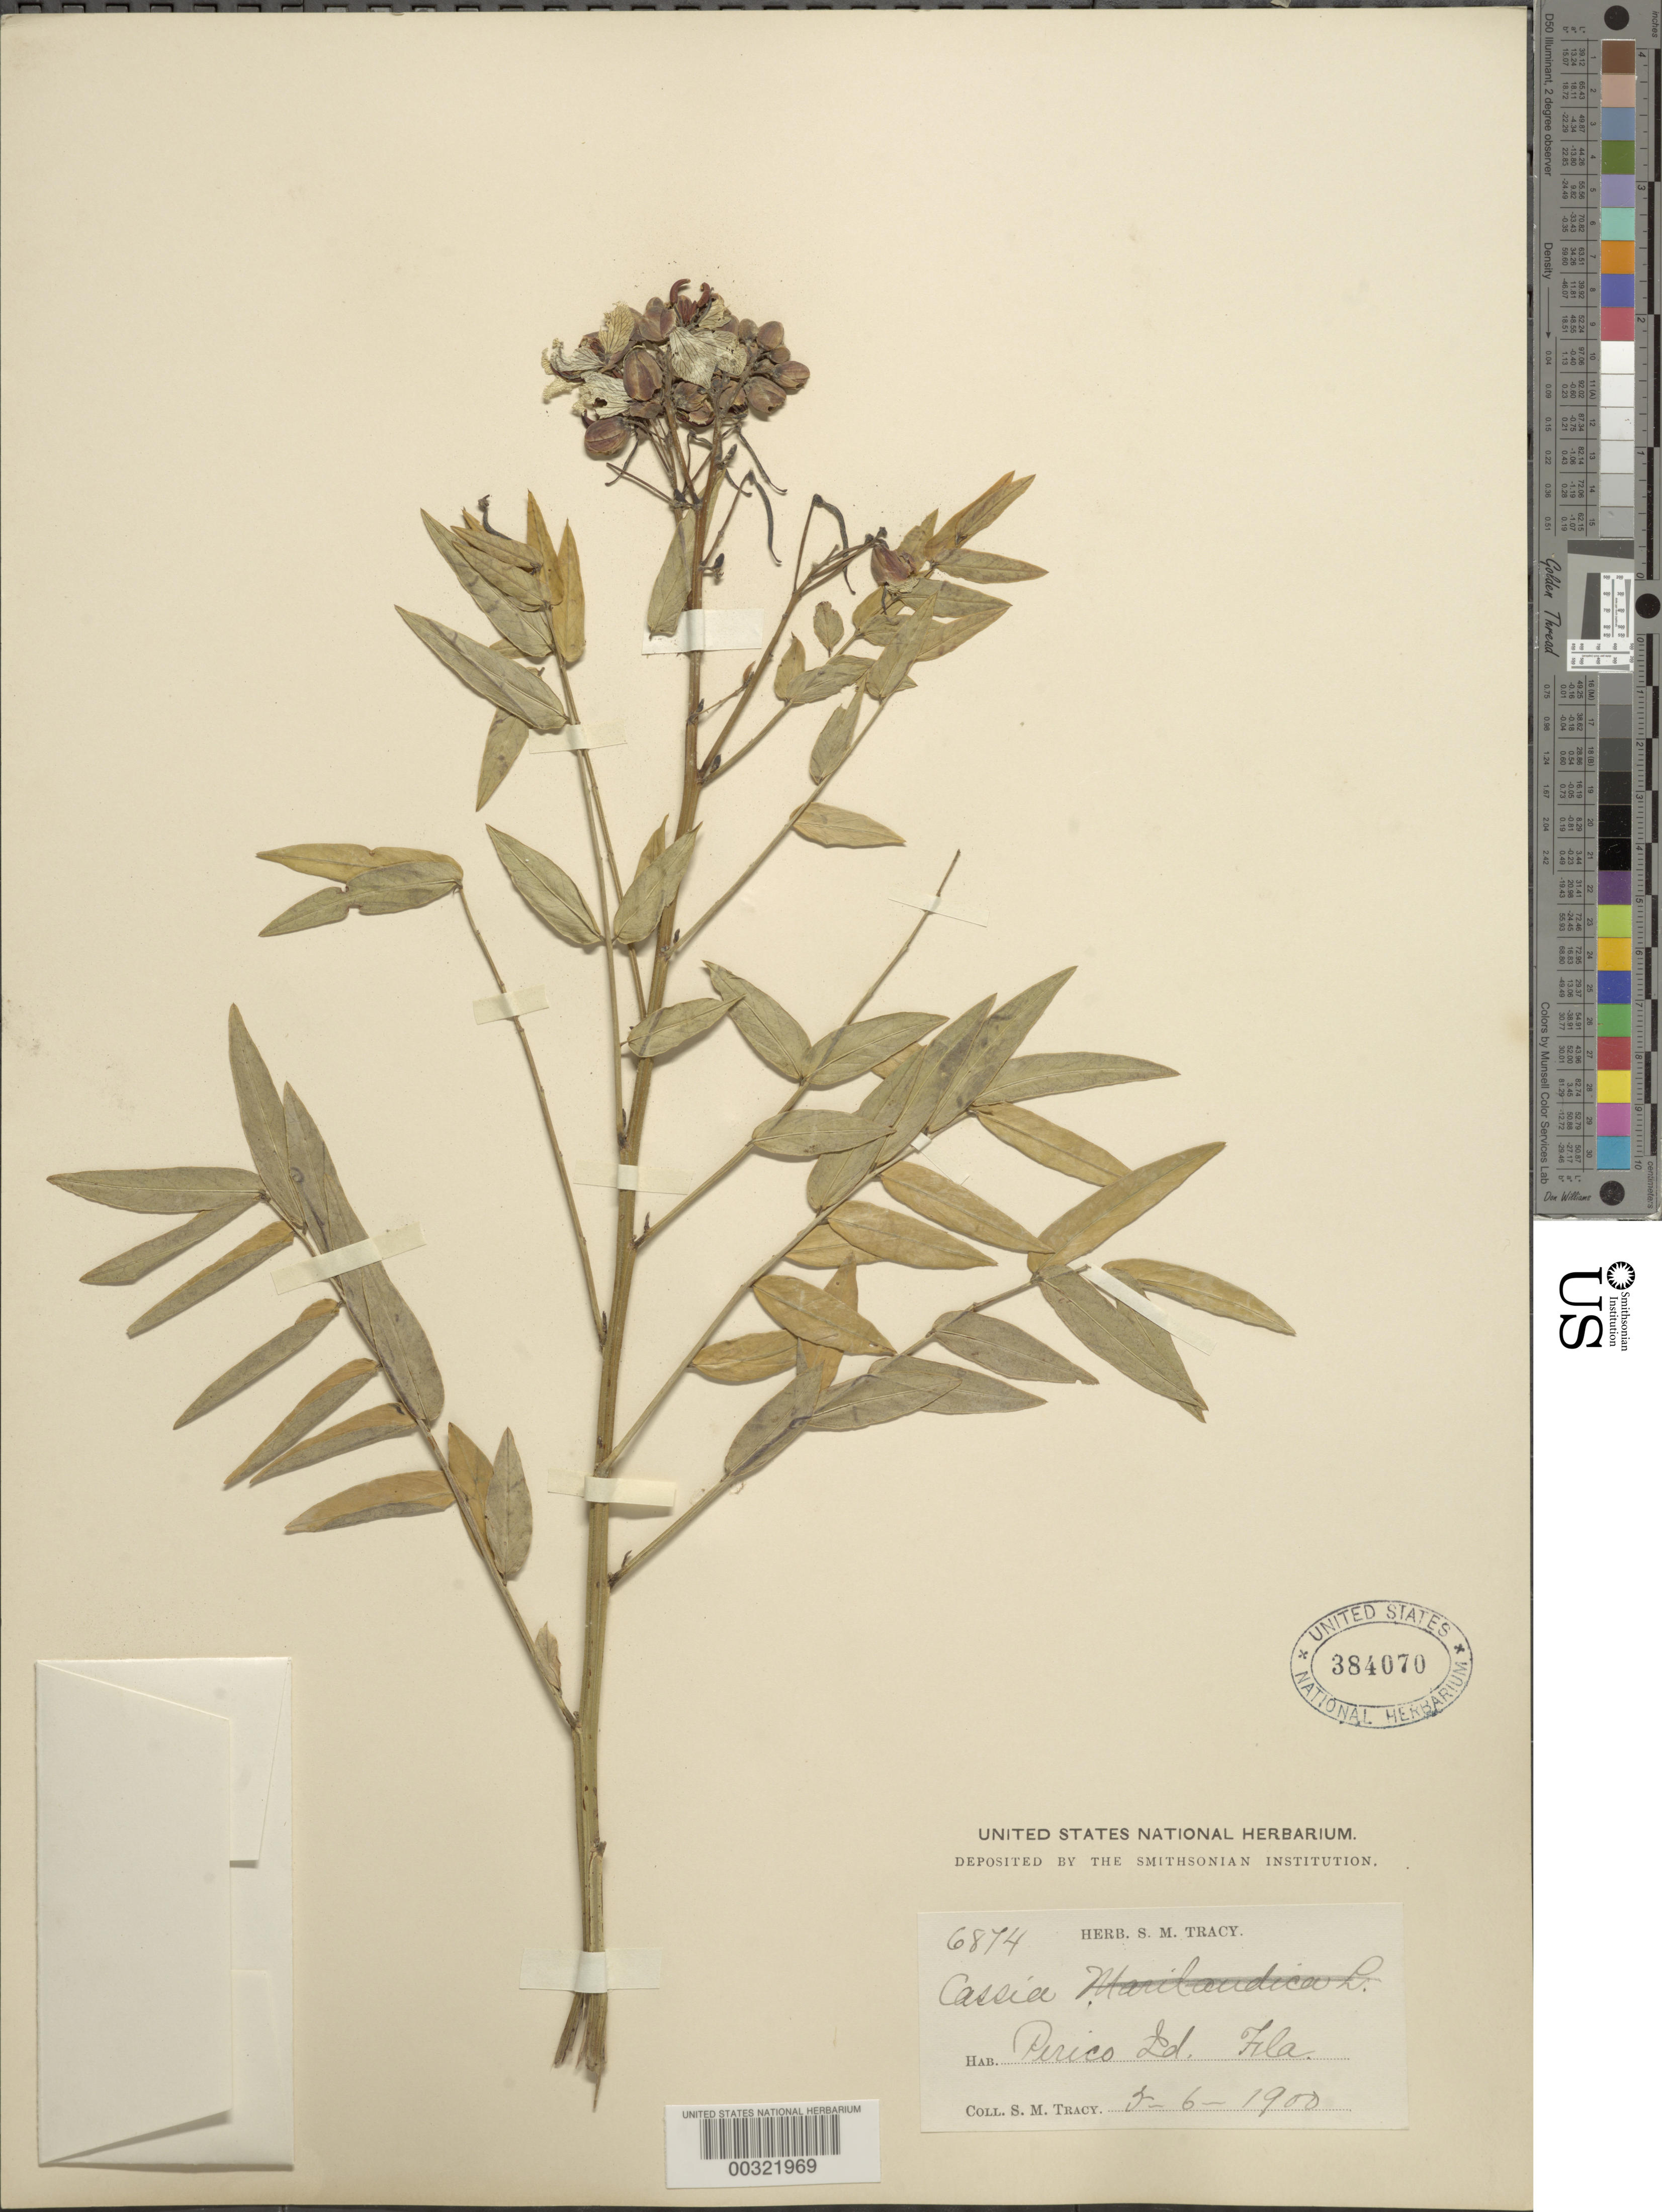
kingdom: Plantae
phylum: Tracheophyta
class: Magnoliopsida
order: Fabales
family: Fabaceae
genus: Senna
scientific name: Senna ligustrina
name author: (L.) H.S. Irwin & Barneby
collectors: S. M. Tracy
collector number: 6874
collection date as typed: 06 May 1900 or 05 Jun 1900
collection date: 1900-05-06 or 1900-06-05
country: United States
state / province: Florida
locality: Perico id.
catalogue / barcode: US 384070